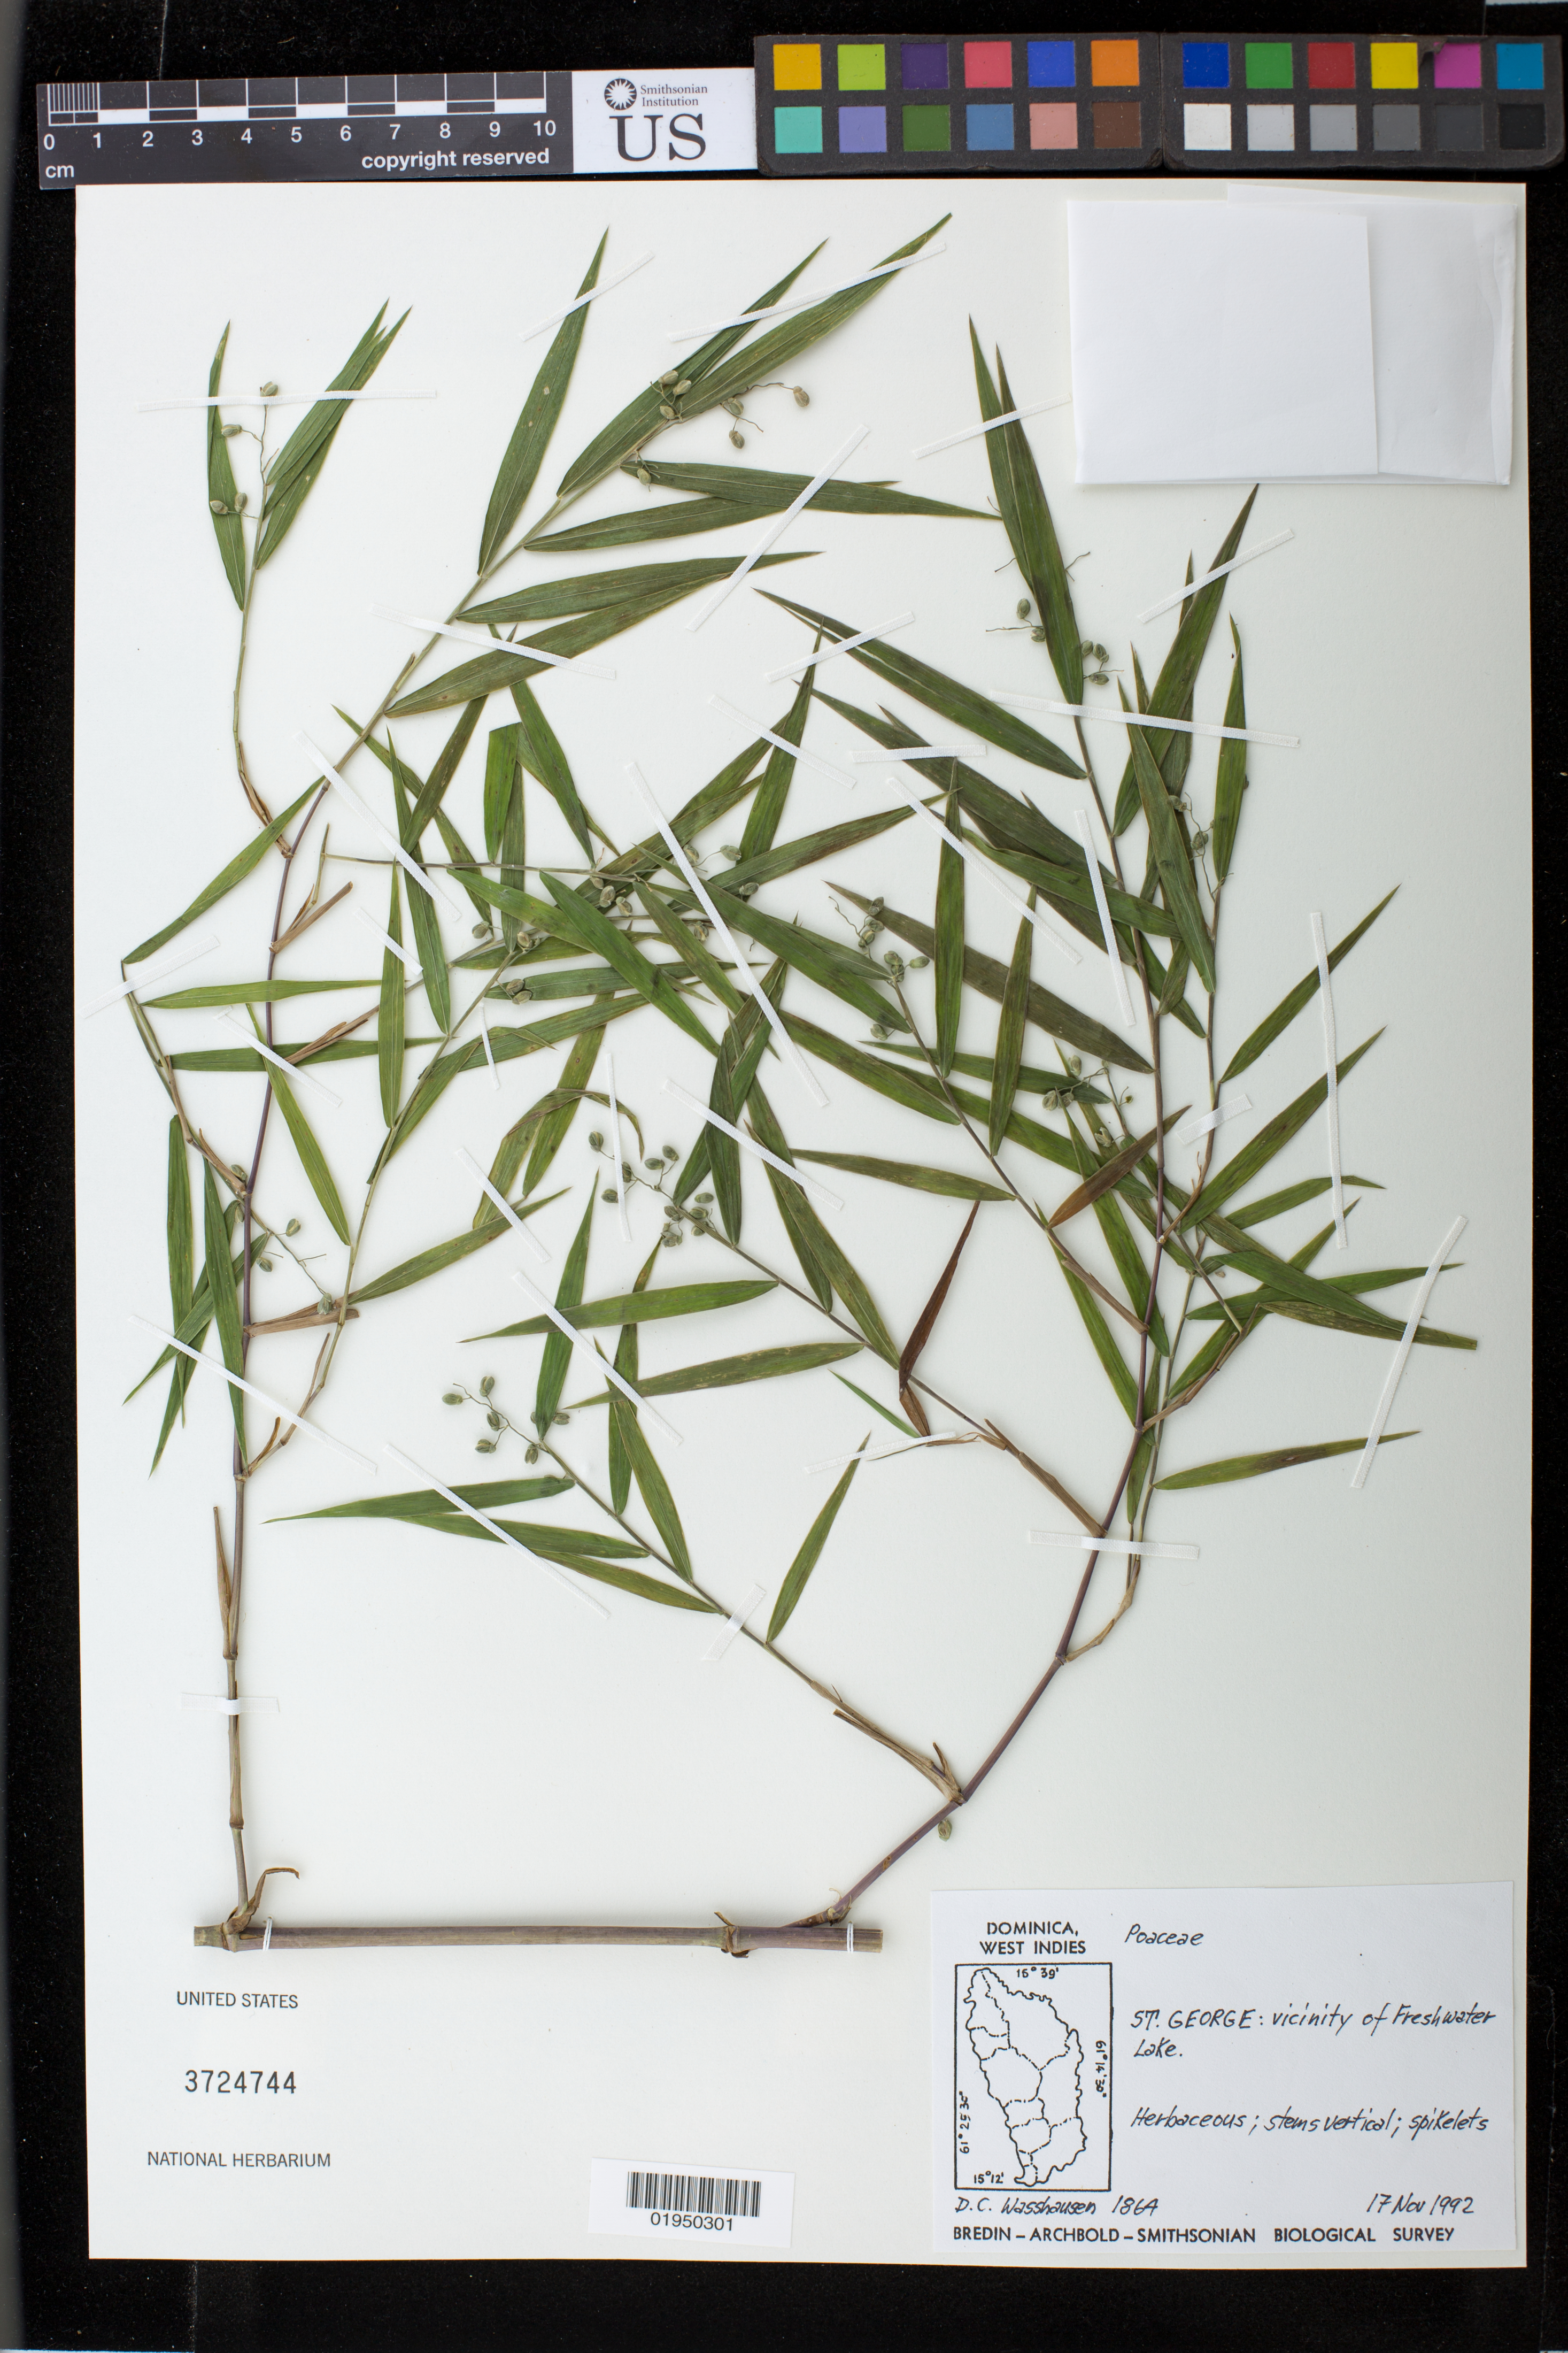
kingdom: Plantae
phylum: Tracheophyta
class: Liliopsida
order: Poales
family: Poaceae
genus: Lasiacis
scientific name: Lasiacis sp.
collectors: D. C. Wasshausen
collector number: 1864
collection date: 1992-11-17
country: Dominica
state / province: St. George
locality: vicinity of Freshwater Lake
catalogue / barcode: US 3724744